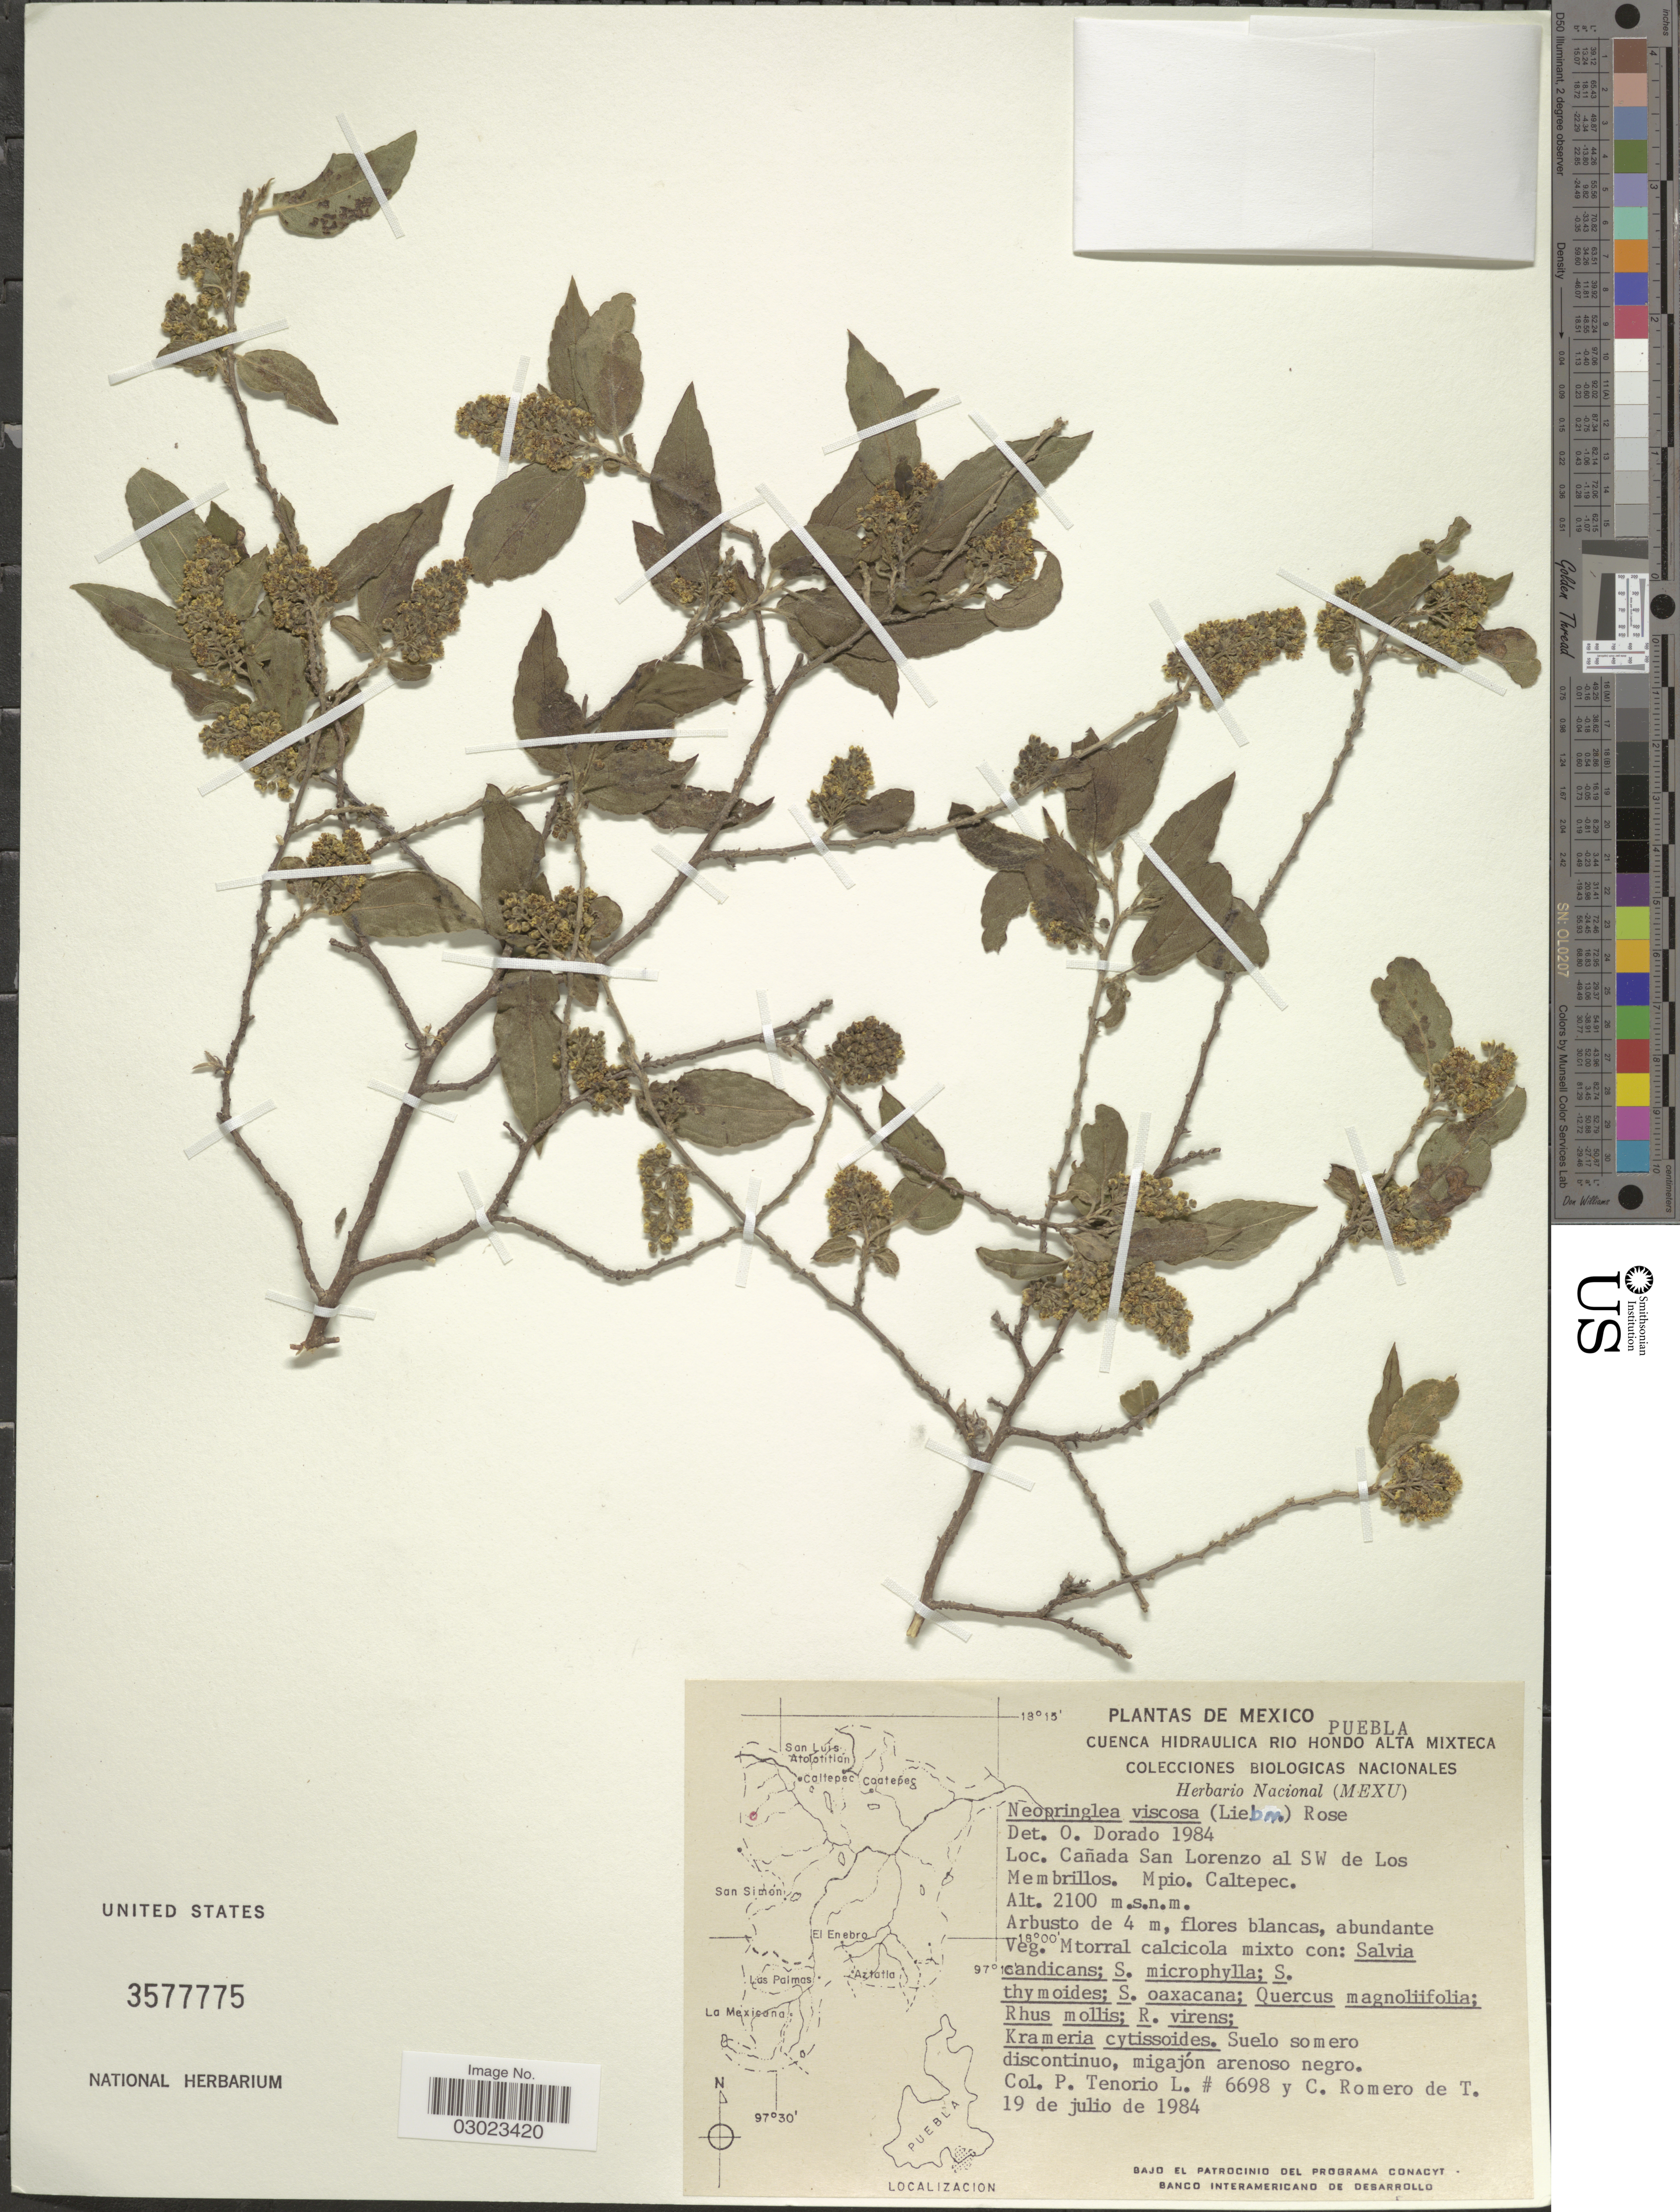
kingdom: Plantae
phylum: Tracheophyta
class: Magnoliopsida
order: Malpighiales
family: Salicaceae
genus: Neopringlea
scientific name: Neopringlea viscosa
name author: (Liebm.) Rose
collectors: P. Tenorio L. & C. Romero de T.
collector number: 6698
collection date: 1984-07-19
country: Mexico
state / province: Puebla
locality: Cañada San Lorenzo al SW de Los Membrillos. Mpio. Caltepec.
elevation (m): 2100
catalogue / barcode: US 3577775